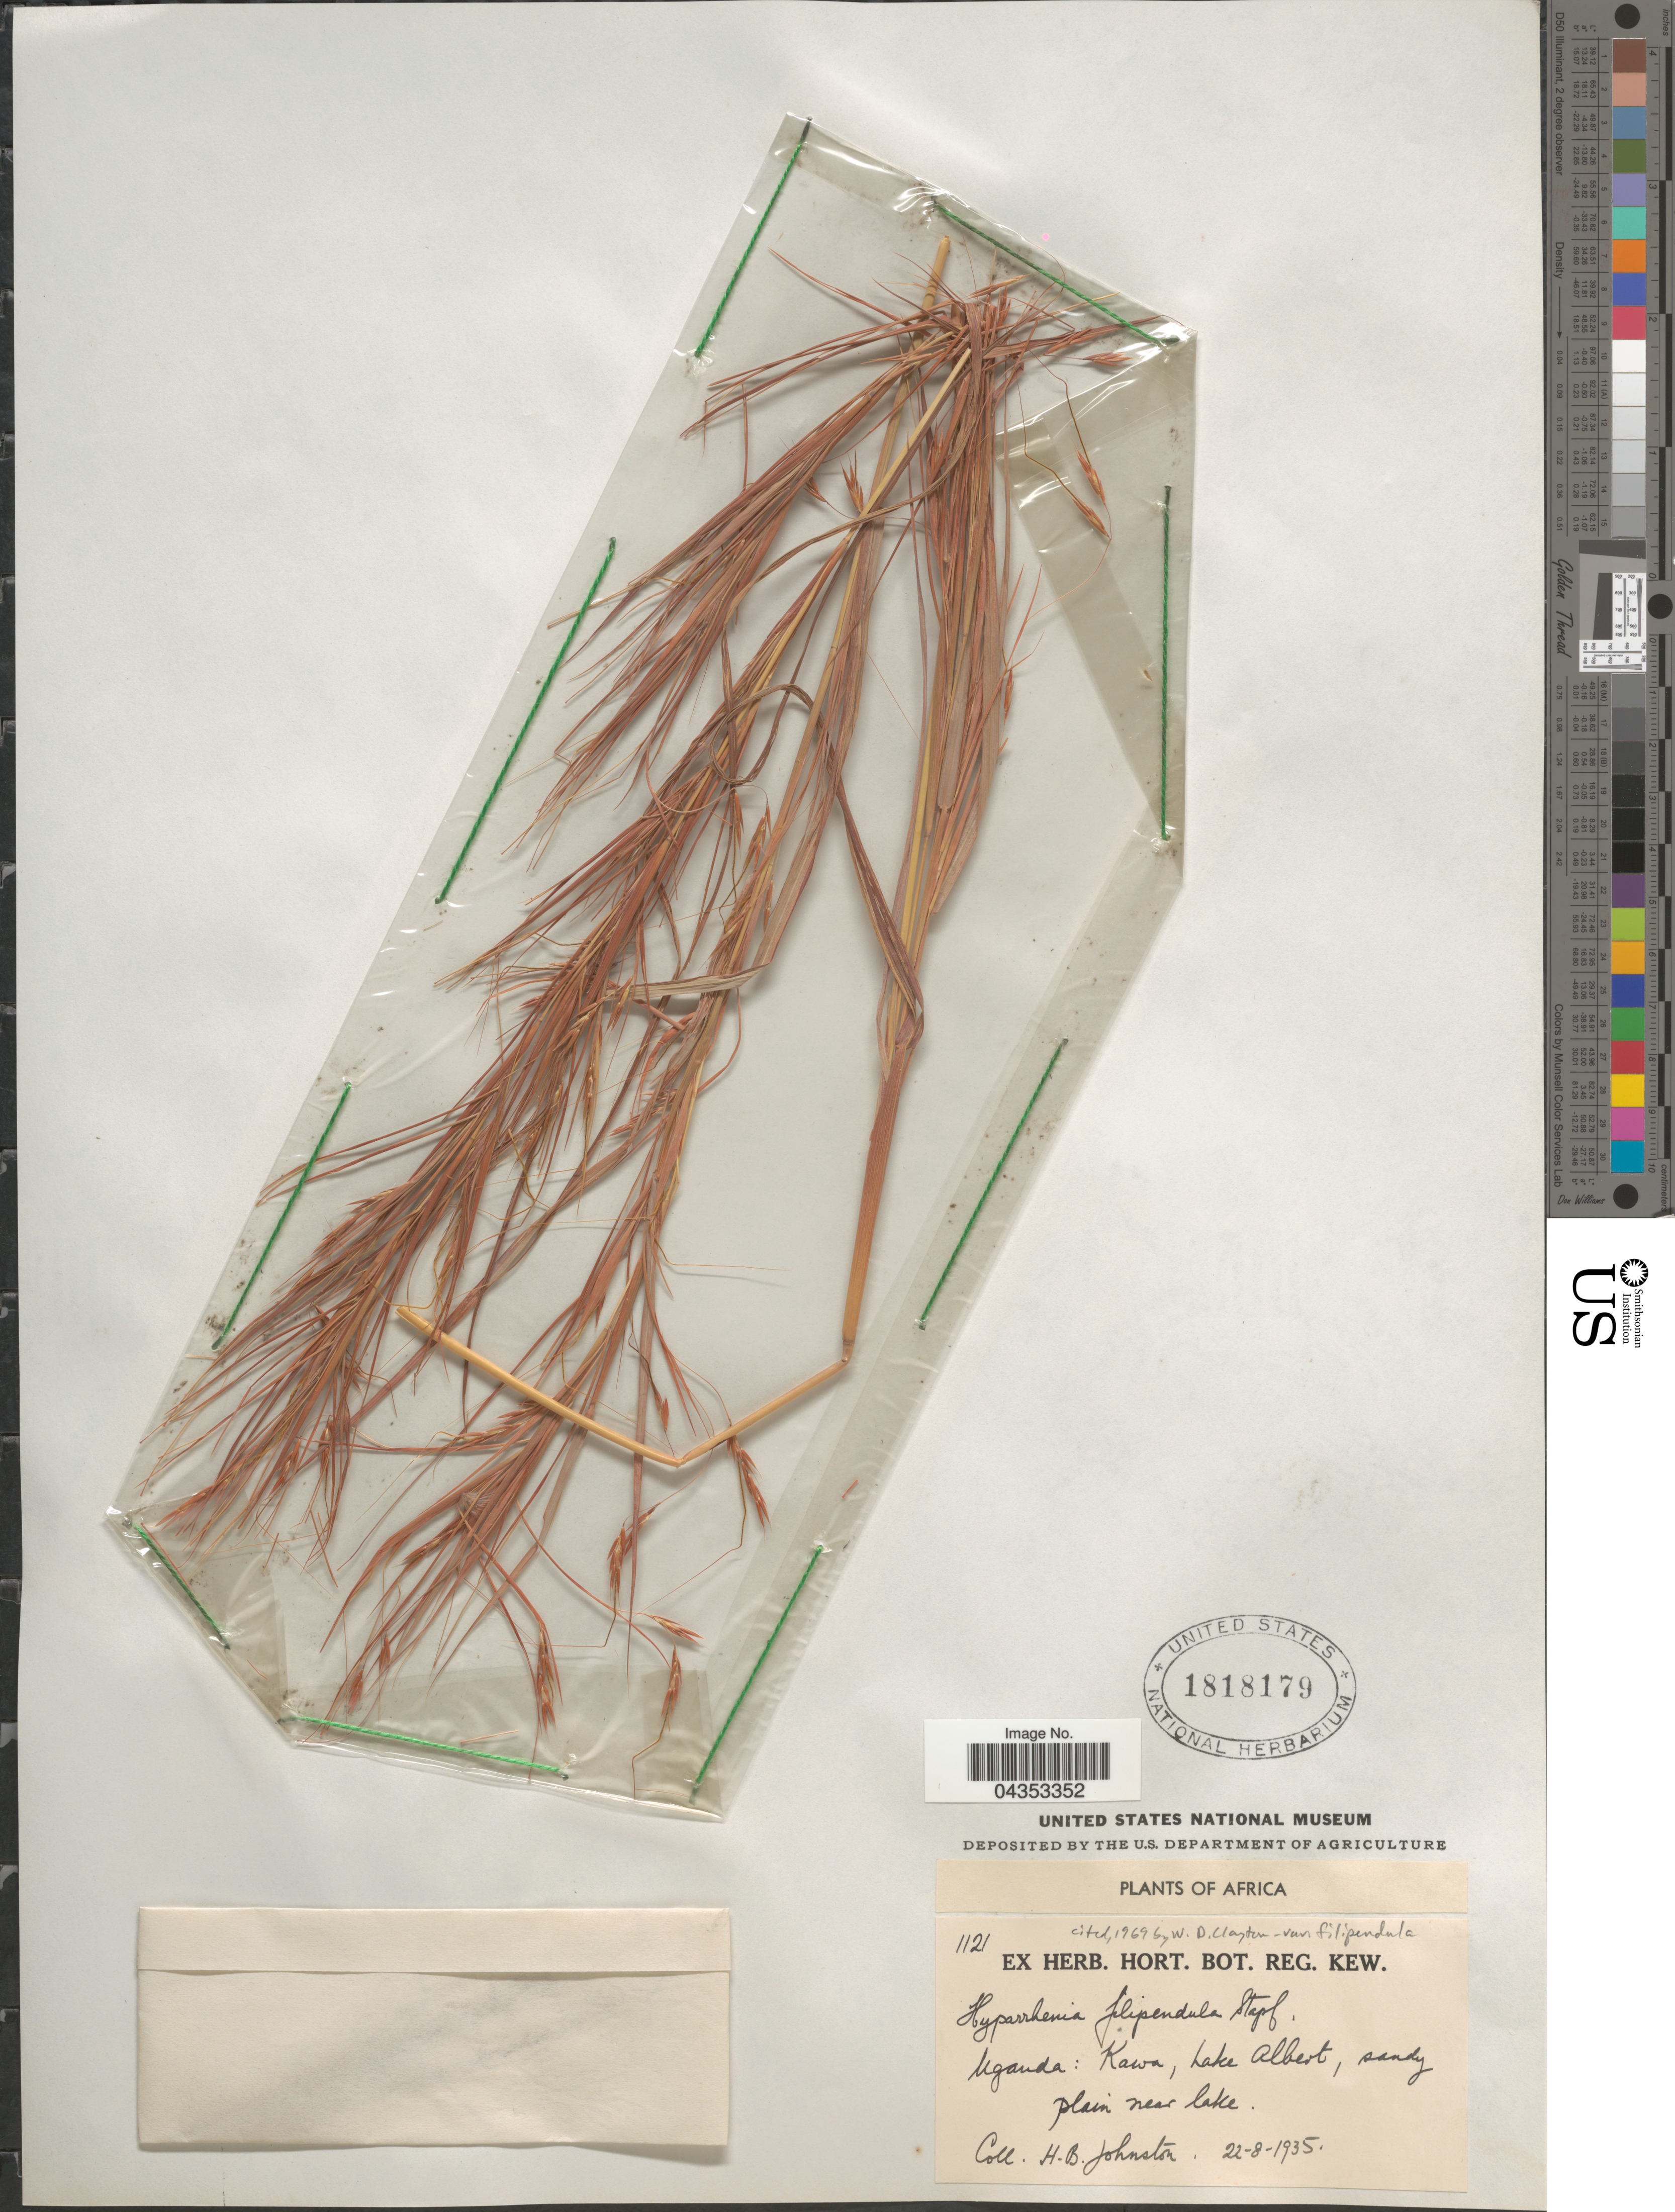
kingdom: Plantae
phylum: Tracheophyta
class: Liliopsida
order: Poales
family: Poaceae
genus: Hyparrhenia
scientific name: Hyparrhenia filipendula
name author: (Hochr.) Stapf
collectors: H. B. Johnston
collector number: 1121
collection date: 1935-08-22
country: Uganda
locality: Kawa, Lake Albert, sandy plain near lake.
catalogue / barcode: US 1818179